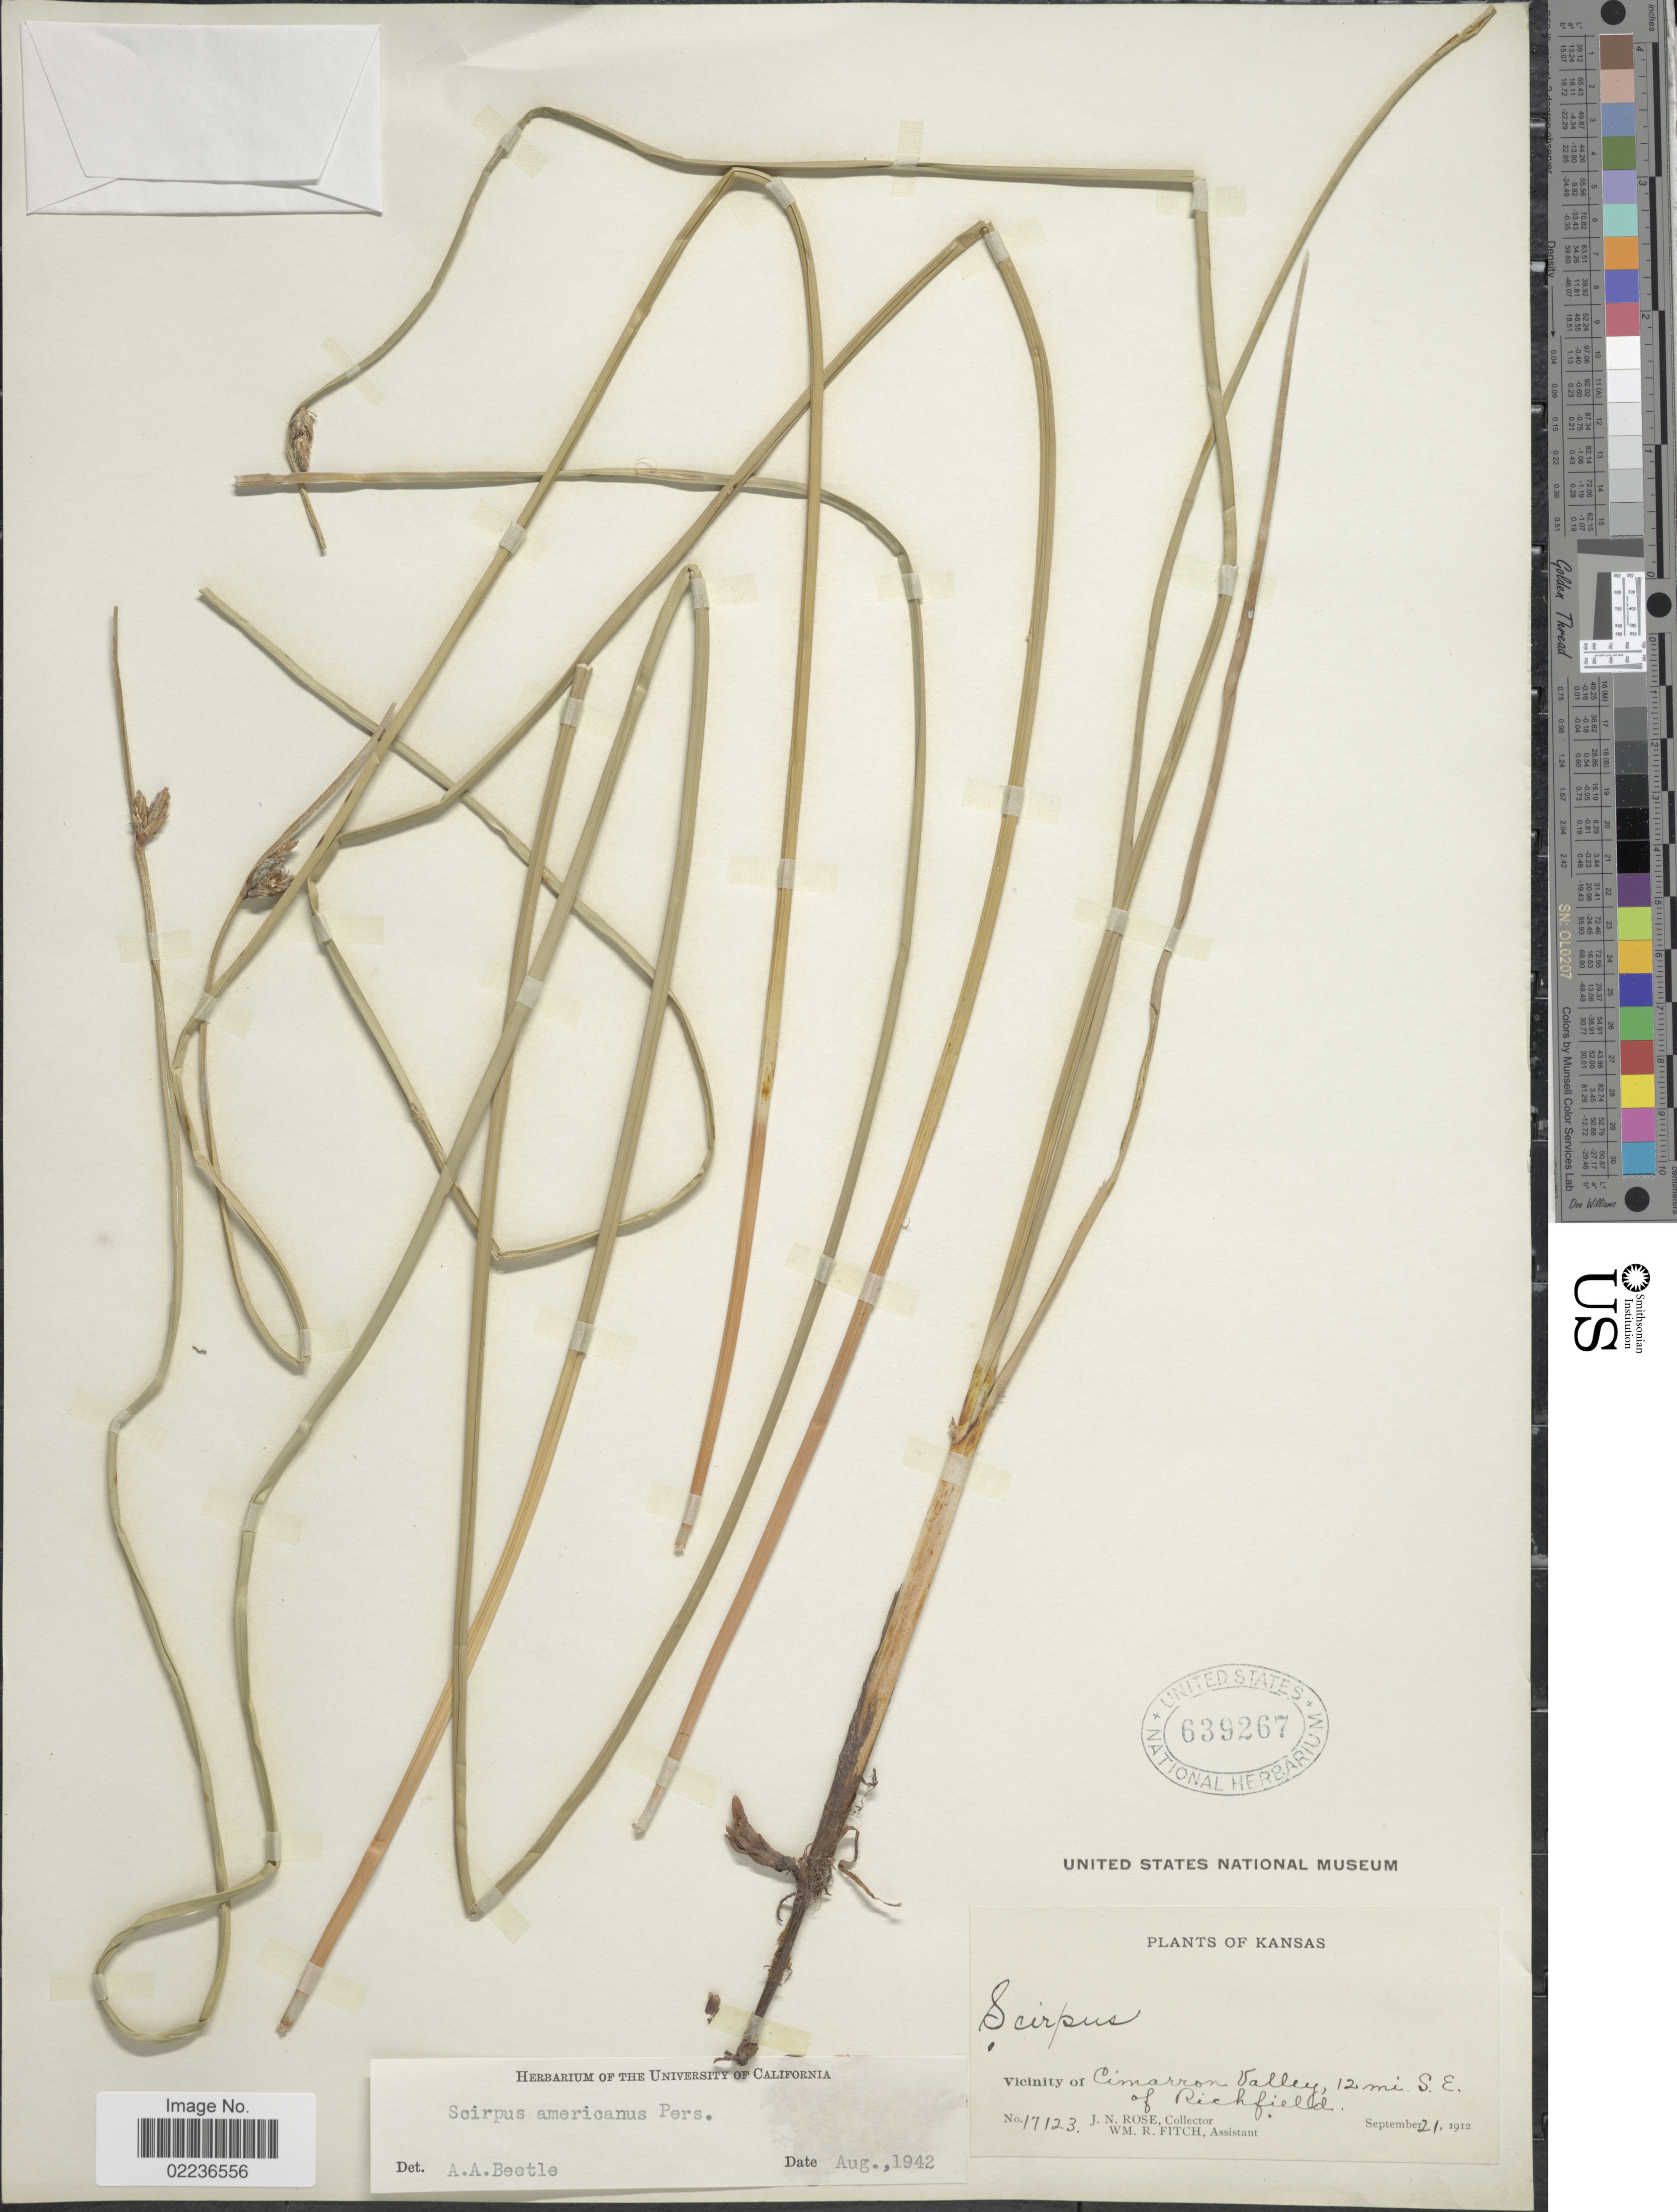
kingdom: Plantae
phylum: Tracheophyta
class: Liliopsida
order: Poales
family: Cyperaceae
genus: Schoenoplectus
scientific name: Schoenoplectus pungens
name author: (Vahl) Palla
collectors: J. N. Rose & W. R. Fitch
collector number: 17123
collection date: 1912-09-21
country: United States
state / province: Kansas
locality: Vicinity of Cimarron Valley, 12 mi. S.E. of Richfield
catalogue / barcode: US 639267